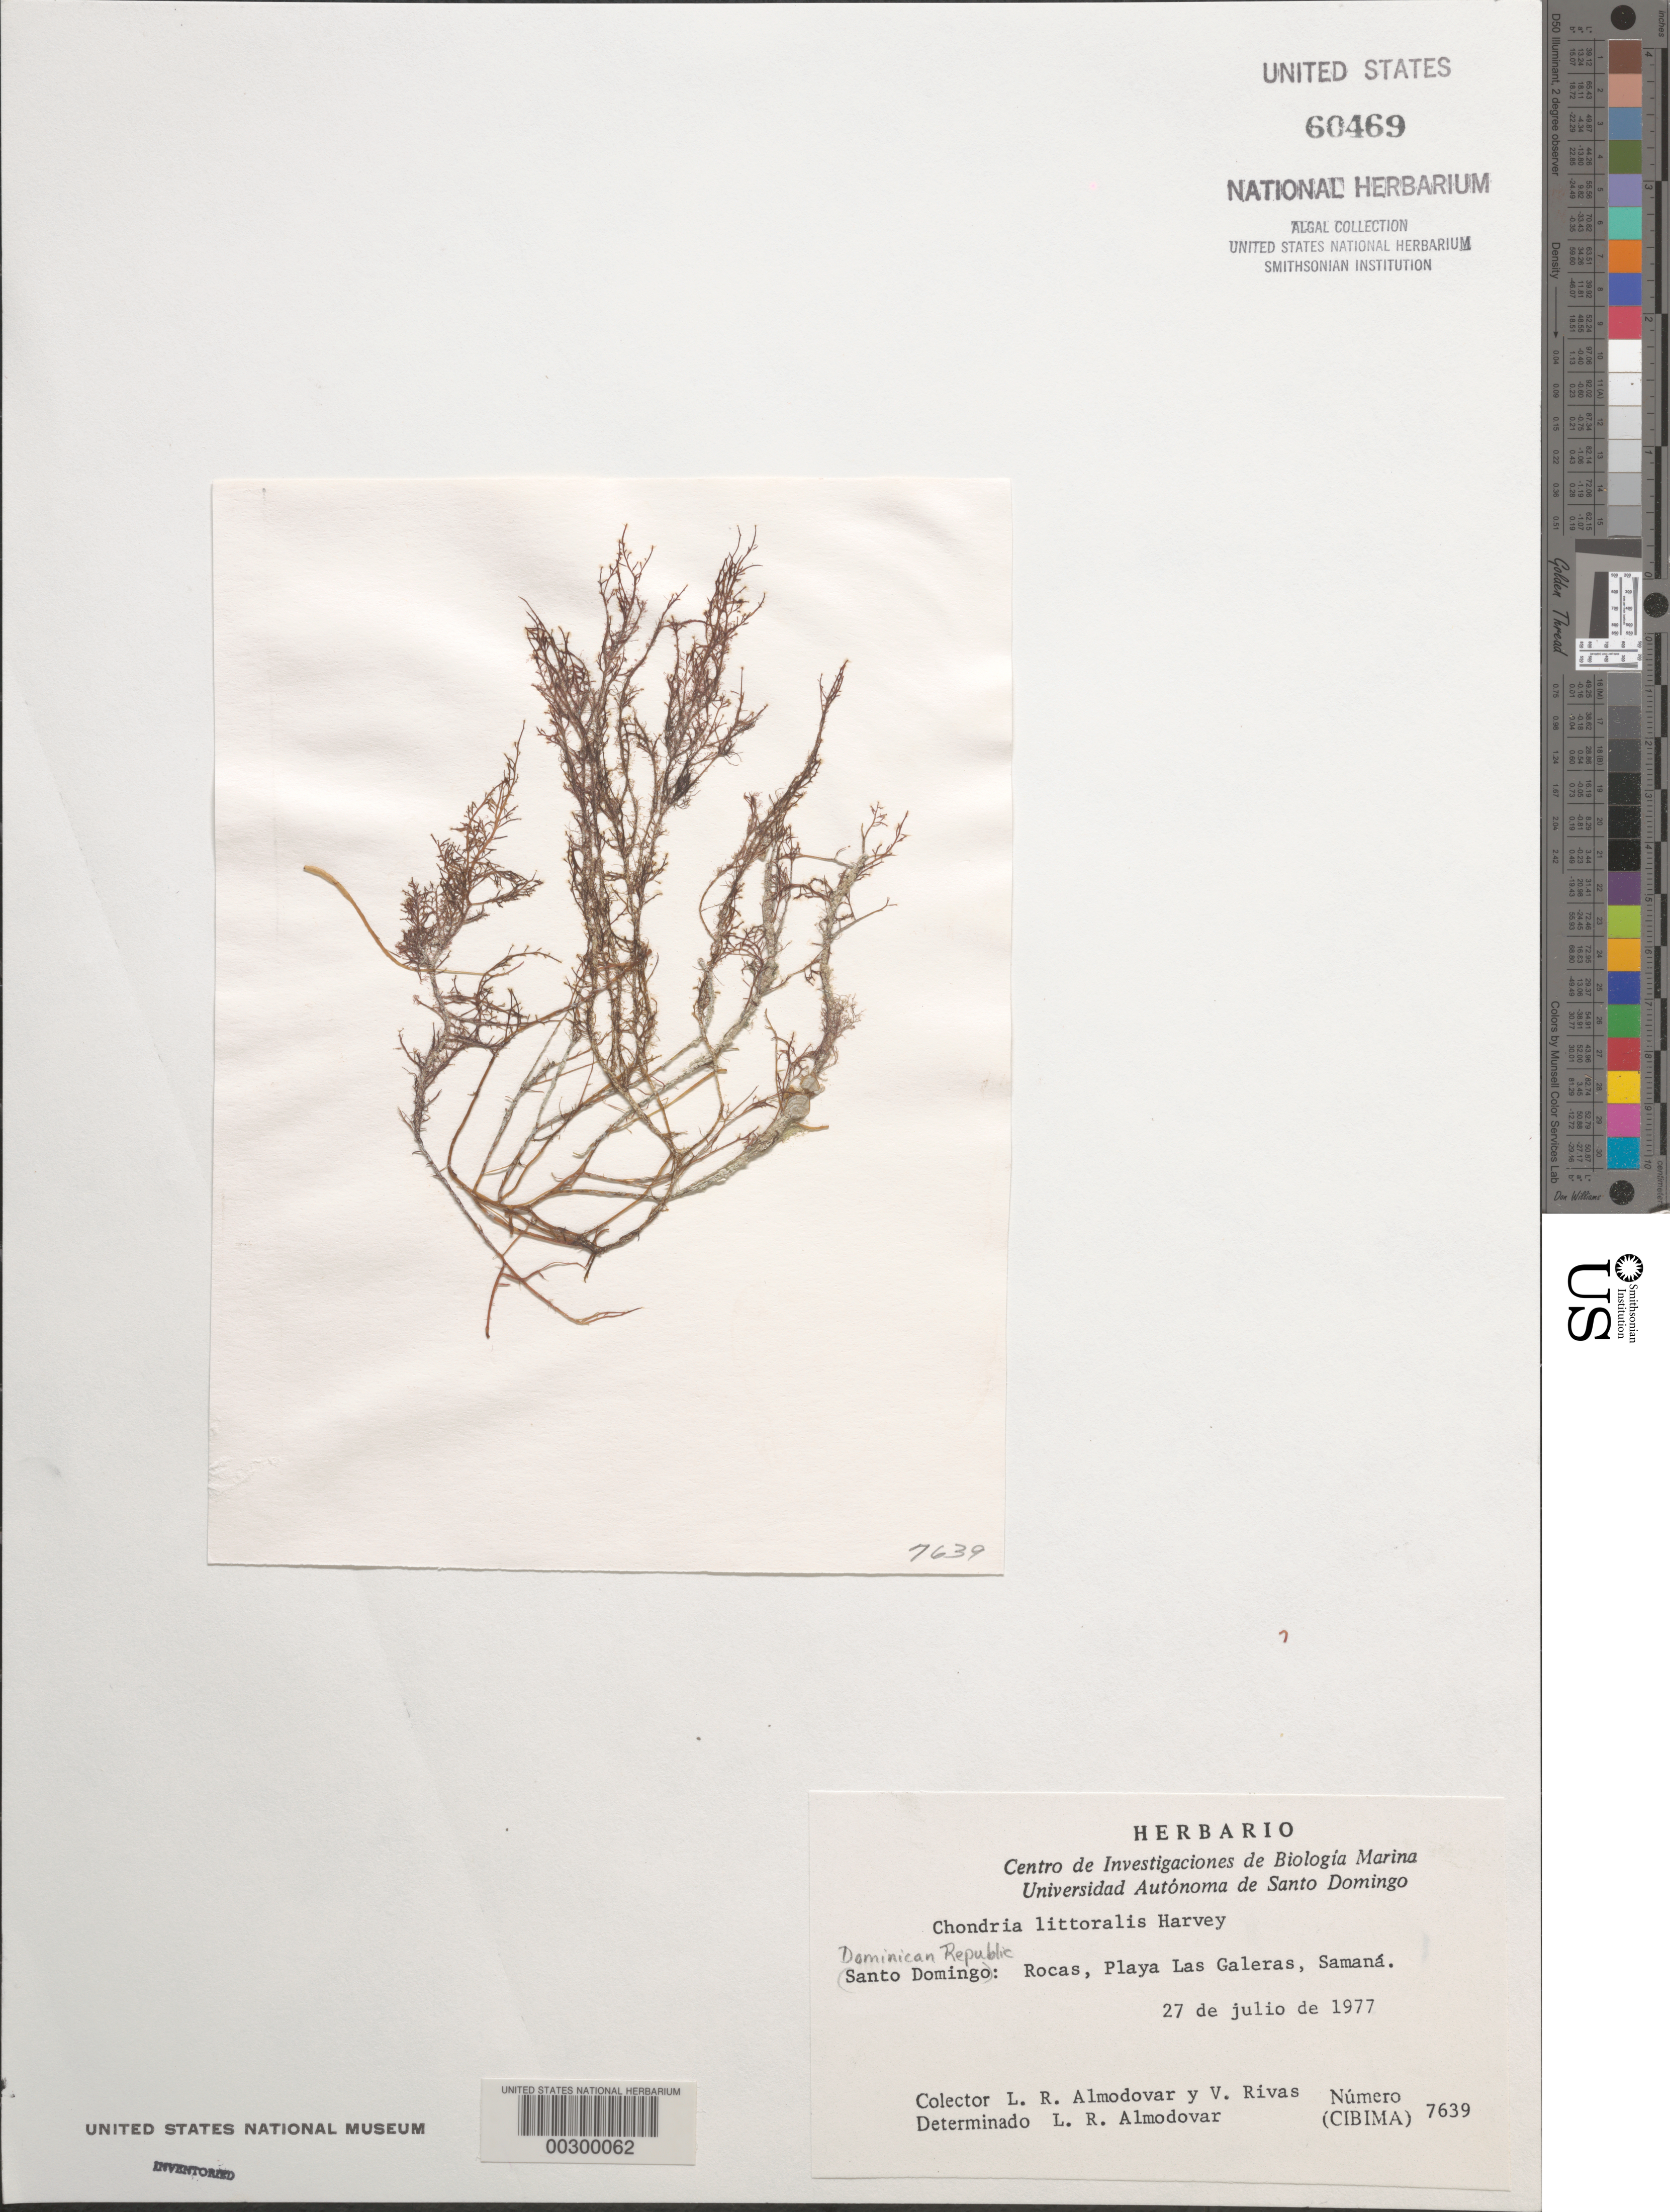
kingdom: Plantae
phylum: Rhodophyta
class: Florideophyceae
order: Ceramiales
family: Rhodomelaceae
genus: Chondria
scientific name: Chondria littoralis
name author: Harv.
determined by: Almodovar, L. R.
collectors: L. Almodovar & V. Rivas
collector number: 7639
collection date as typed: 27 Jul 1977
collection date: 1977-07-27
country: Dominican Republic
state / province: Samaná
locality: Playa Las Galeras, Samana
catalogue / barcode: US 60469